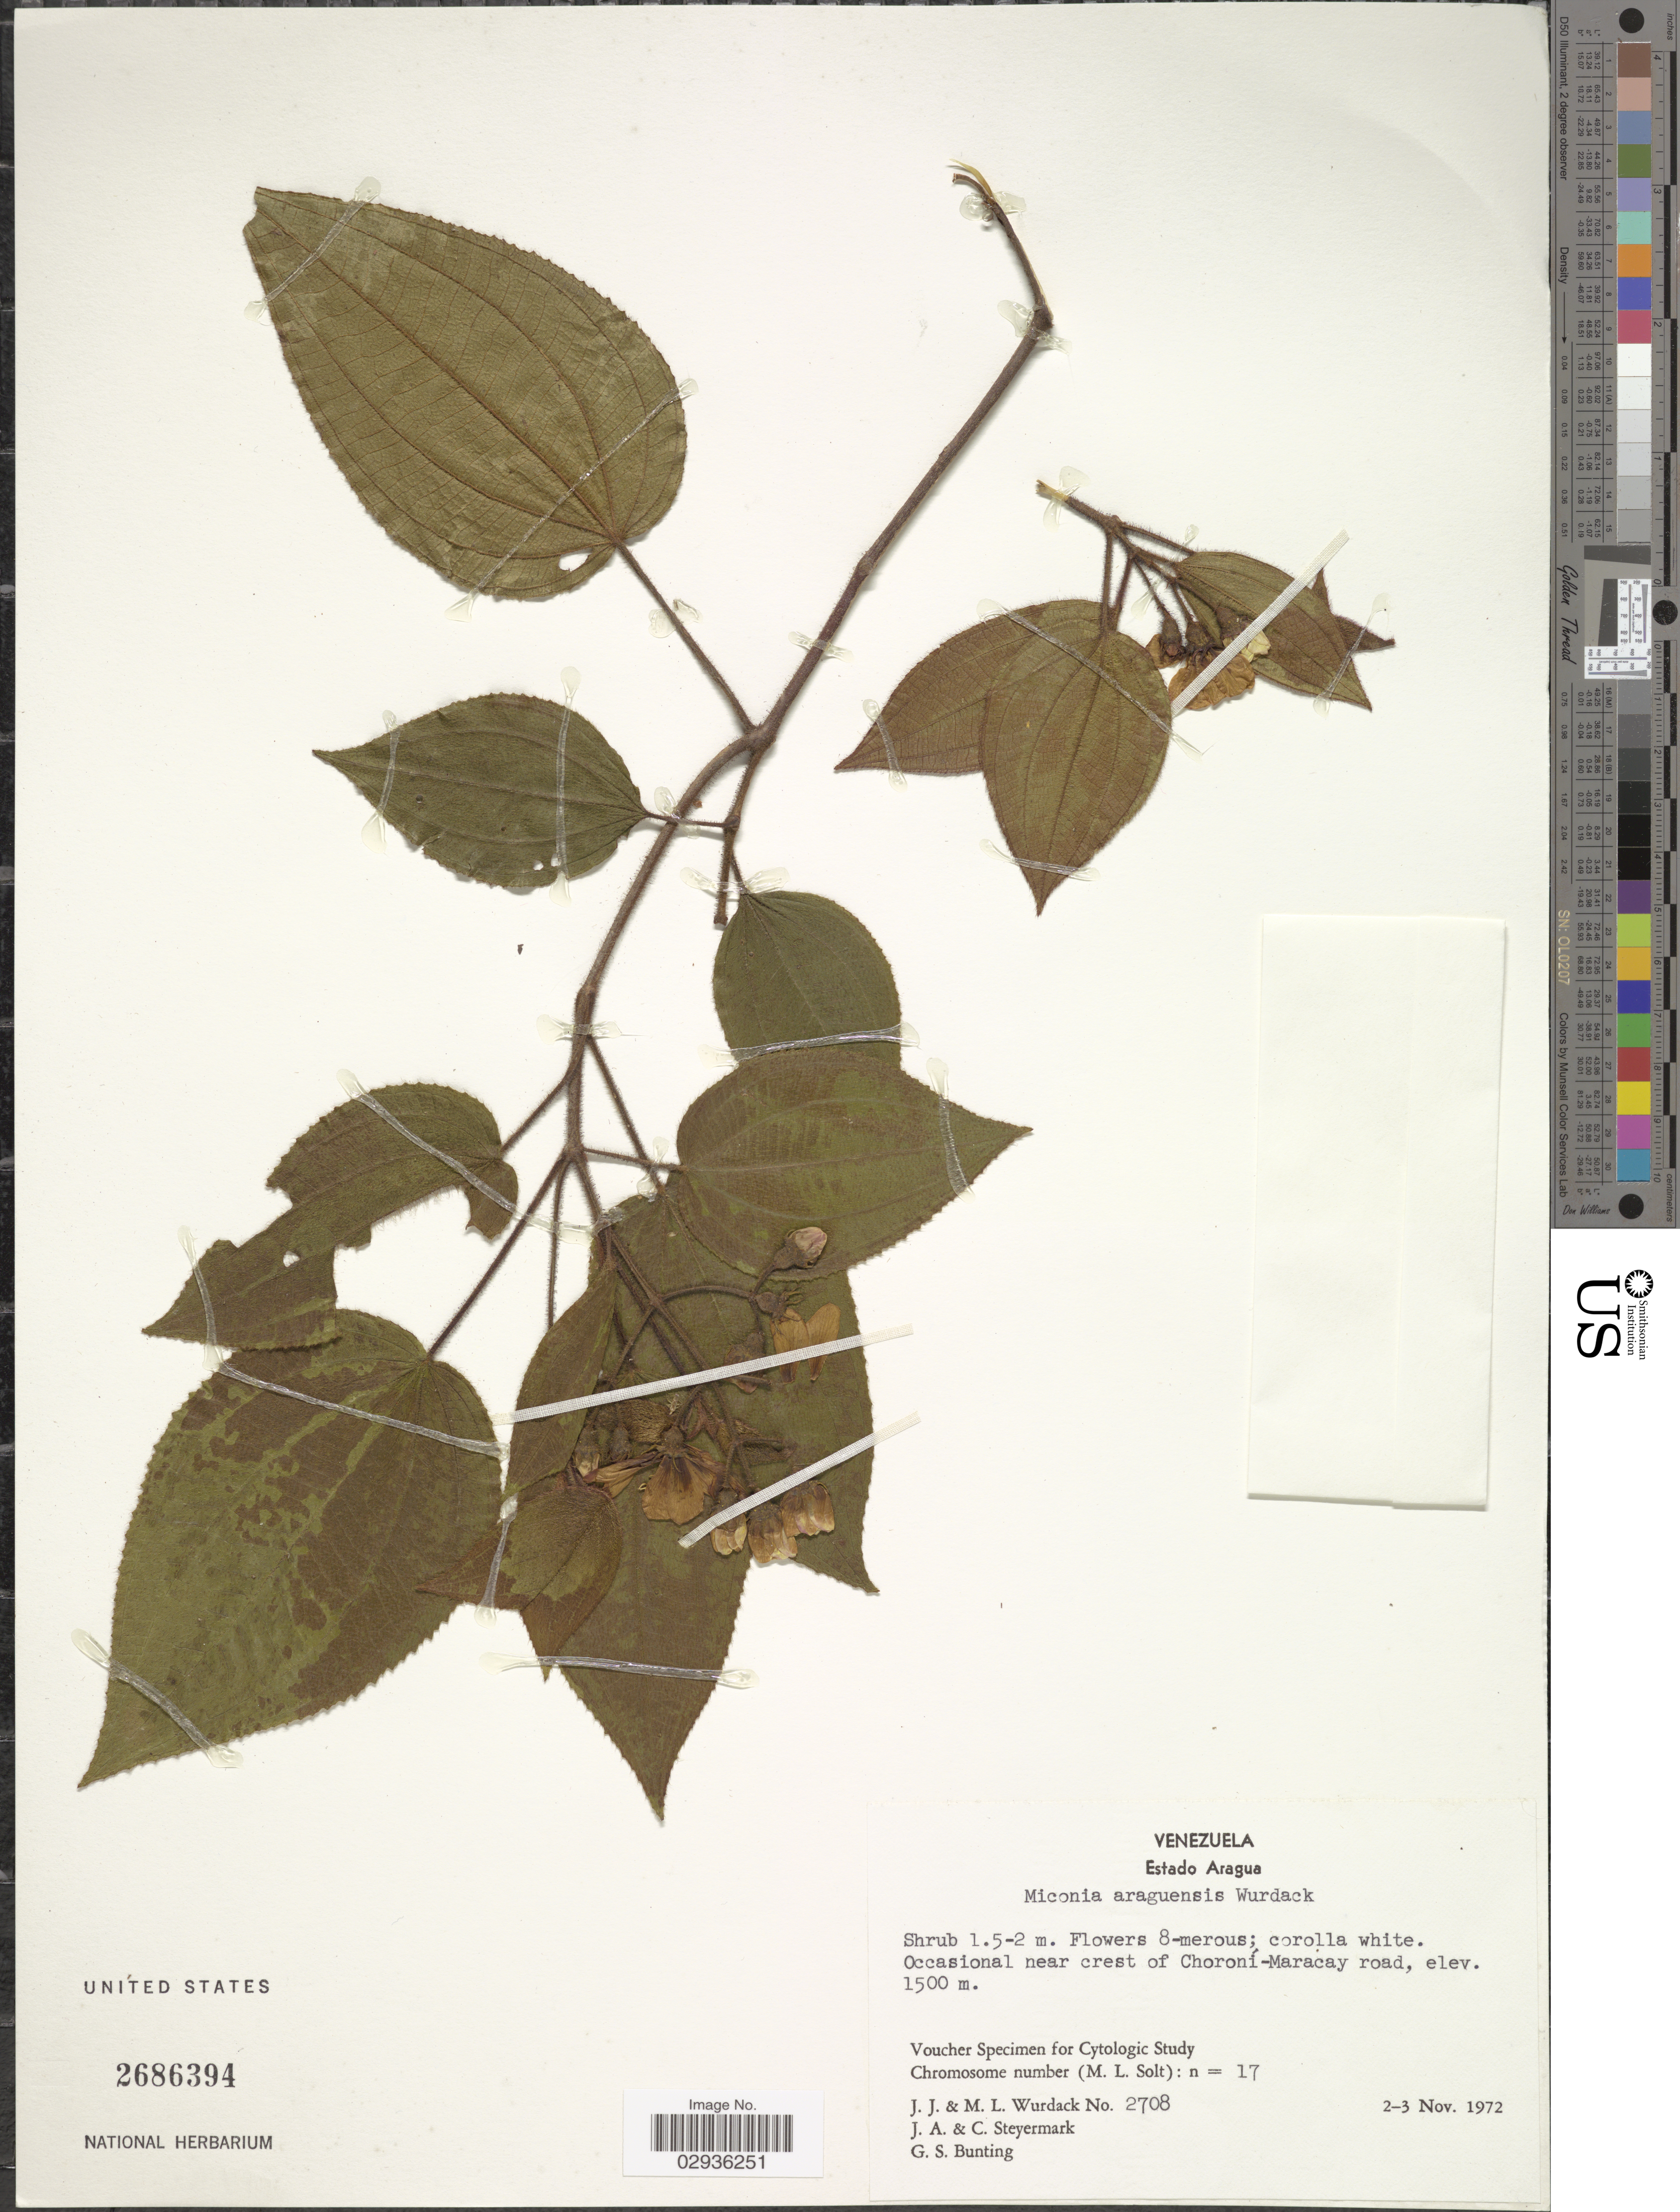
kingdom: Plantae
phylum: Tracheophyta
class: Magnoliopsida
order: Myrtales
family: Melastomataceae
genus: Miconia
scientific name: Miconia araguensis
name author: Wurdack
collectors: J. J. Wurdack, M. L. Wurdack, J. Steyermark & C. Steyermark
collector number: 2708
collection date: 1972-11-02/1972-11-03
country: Venezuela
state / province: Aragua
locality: Occasional near crest of Choroní-Maracay road.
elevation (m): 1500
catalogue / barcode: US 2686394